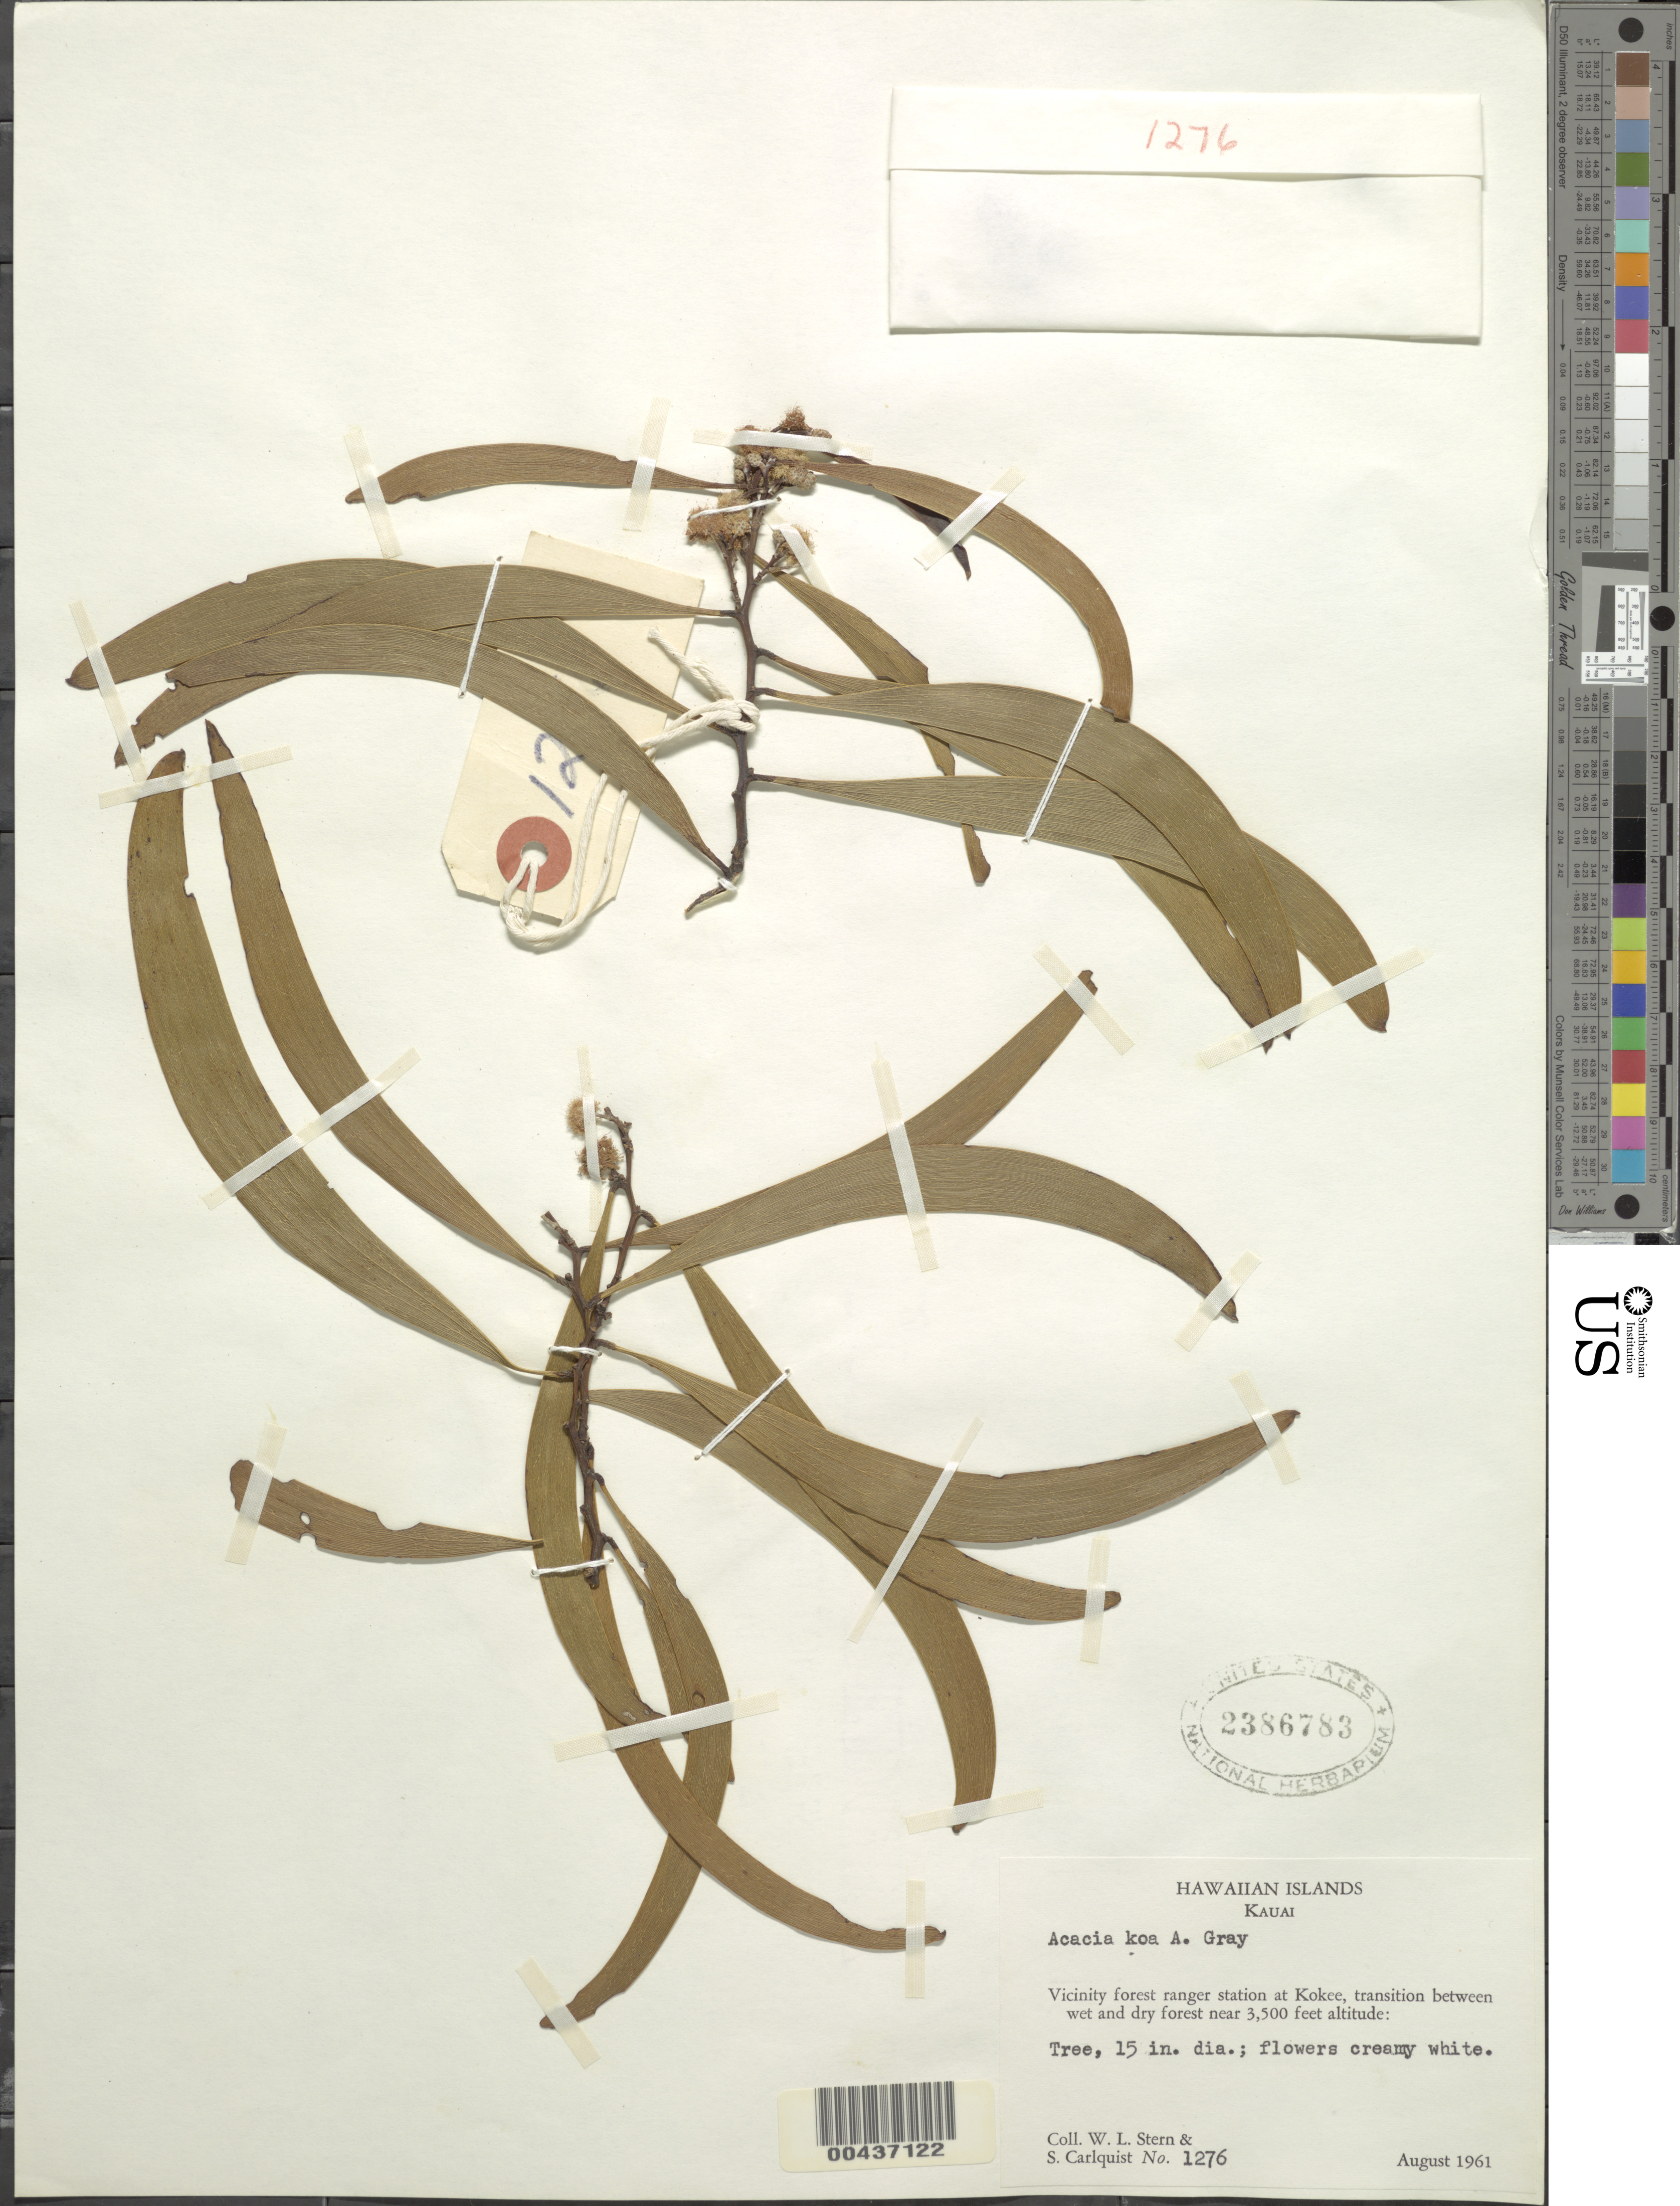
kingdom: Plantae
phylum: Tracheophyta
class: Magnoliopsida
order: Fabales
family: Fabaceae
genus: Acacia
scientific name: Acacia koa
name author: A. Gray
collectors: W. L. Stern & S. Carlquist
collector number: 1276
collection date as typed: Aug 1961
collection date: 1961-08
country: United States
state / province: Hawaii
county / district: Kauai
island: Kaua'i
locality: Vicinity forest ranger station at Kokee, Kauai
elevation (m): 1067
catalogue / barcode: US 2386783